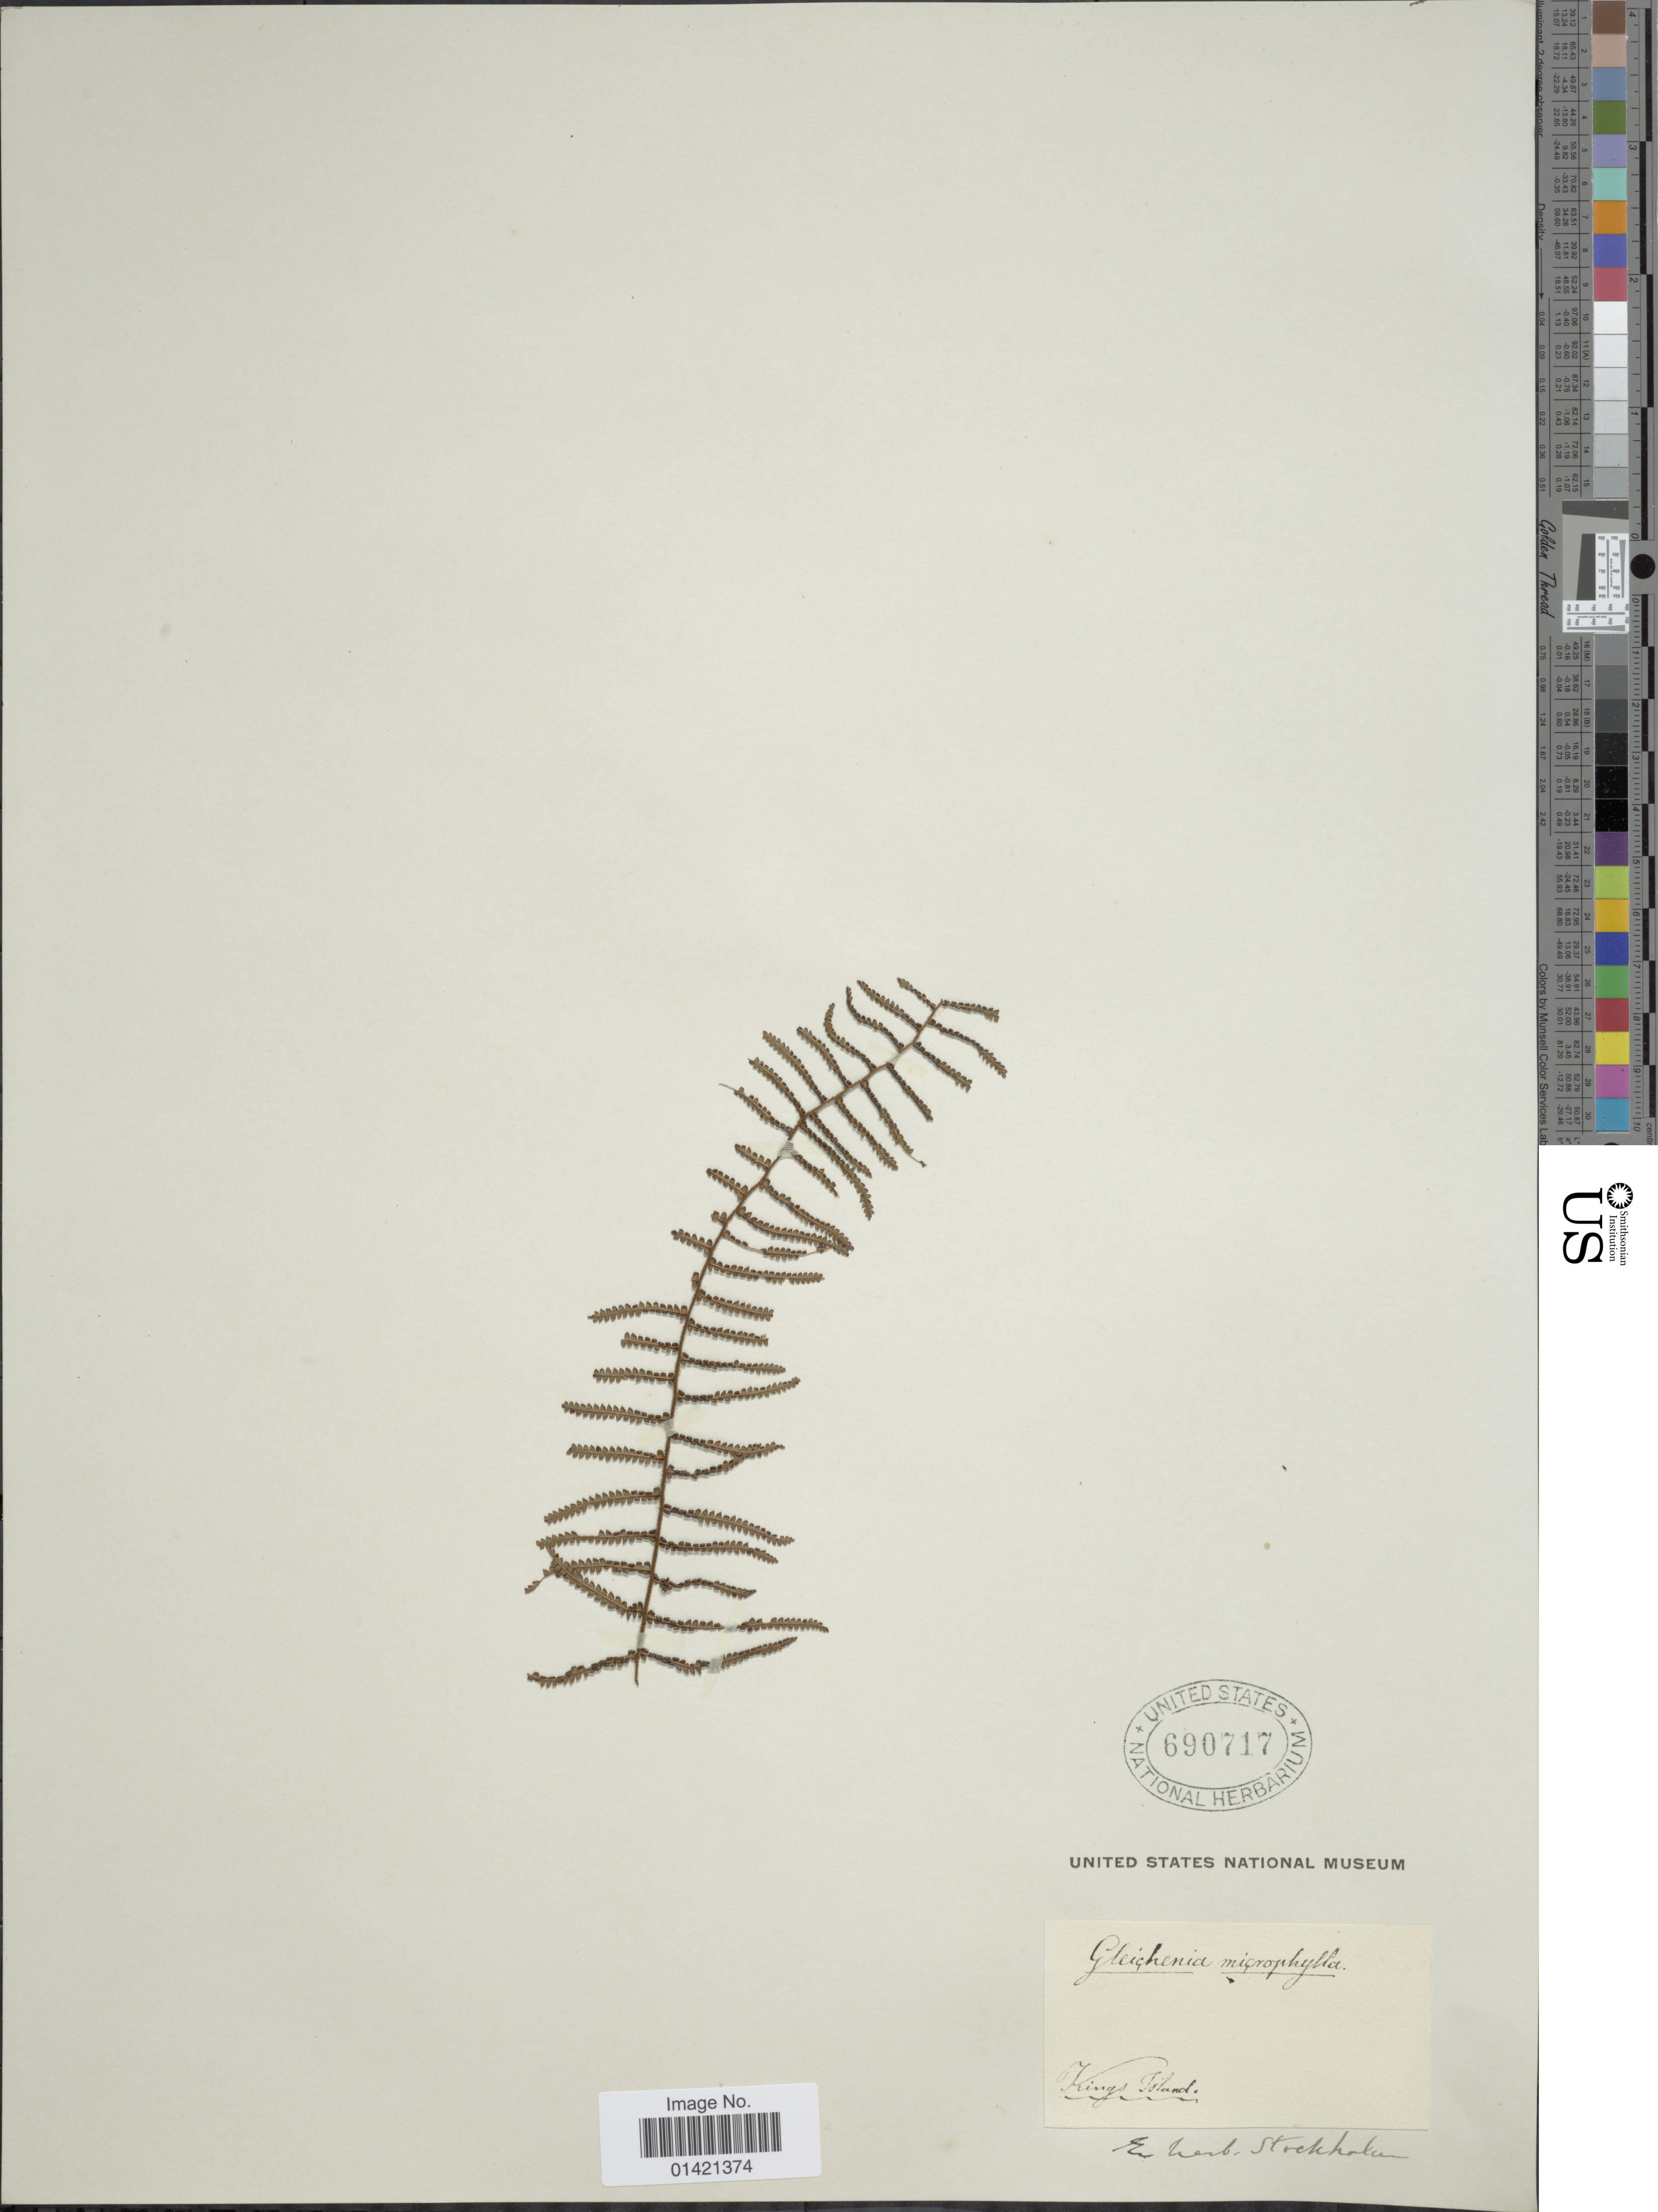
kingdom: Plantae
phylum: Tracheophyta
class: Polypodiopsida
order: Gleicheniales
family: Gleicheniaceae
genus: Gleichenia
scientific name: Gleichenia dicarpa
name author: R. Br.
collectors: ex herb. Stockholm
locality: Kings Island.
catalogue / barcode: US 690717